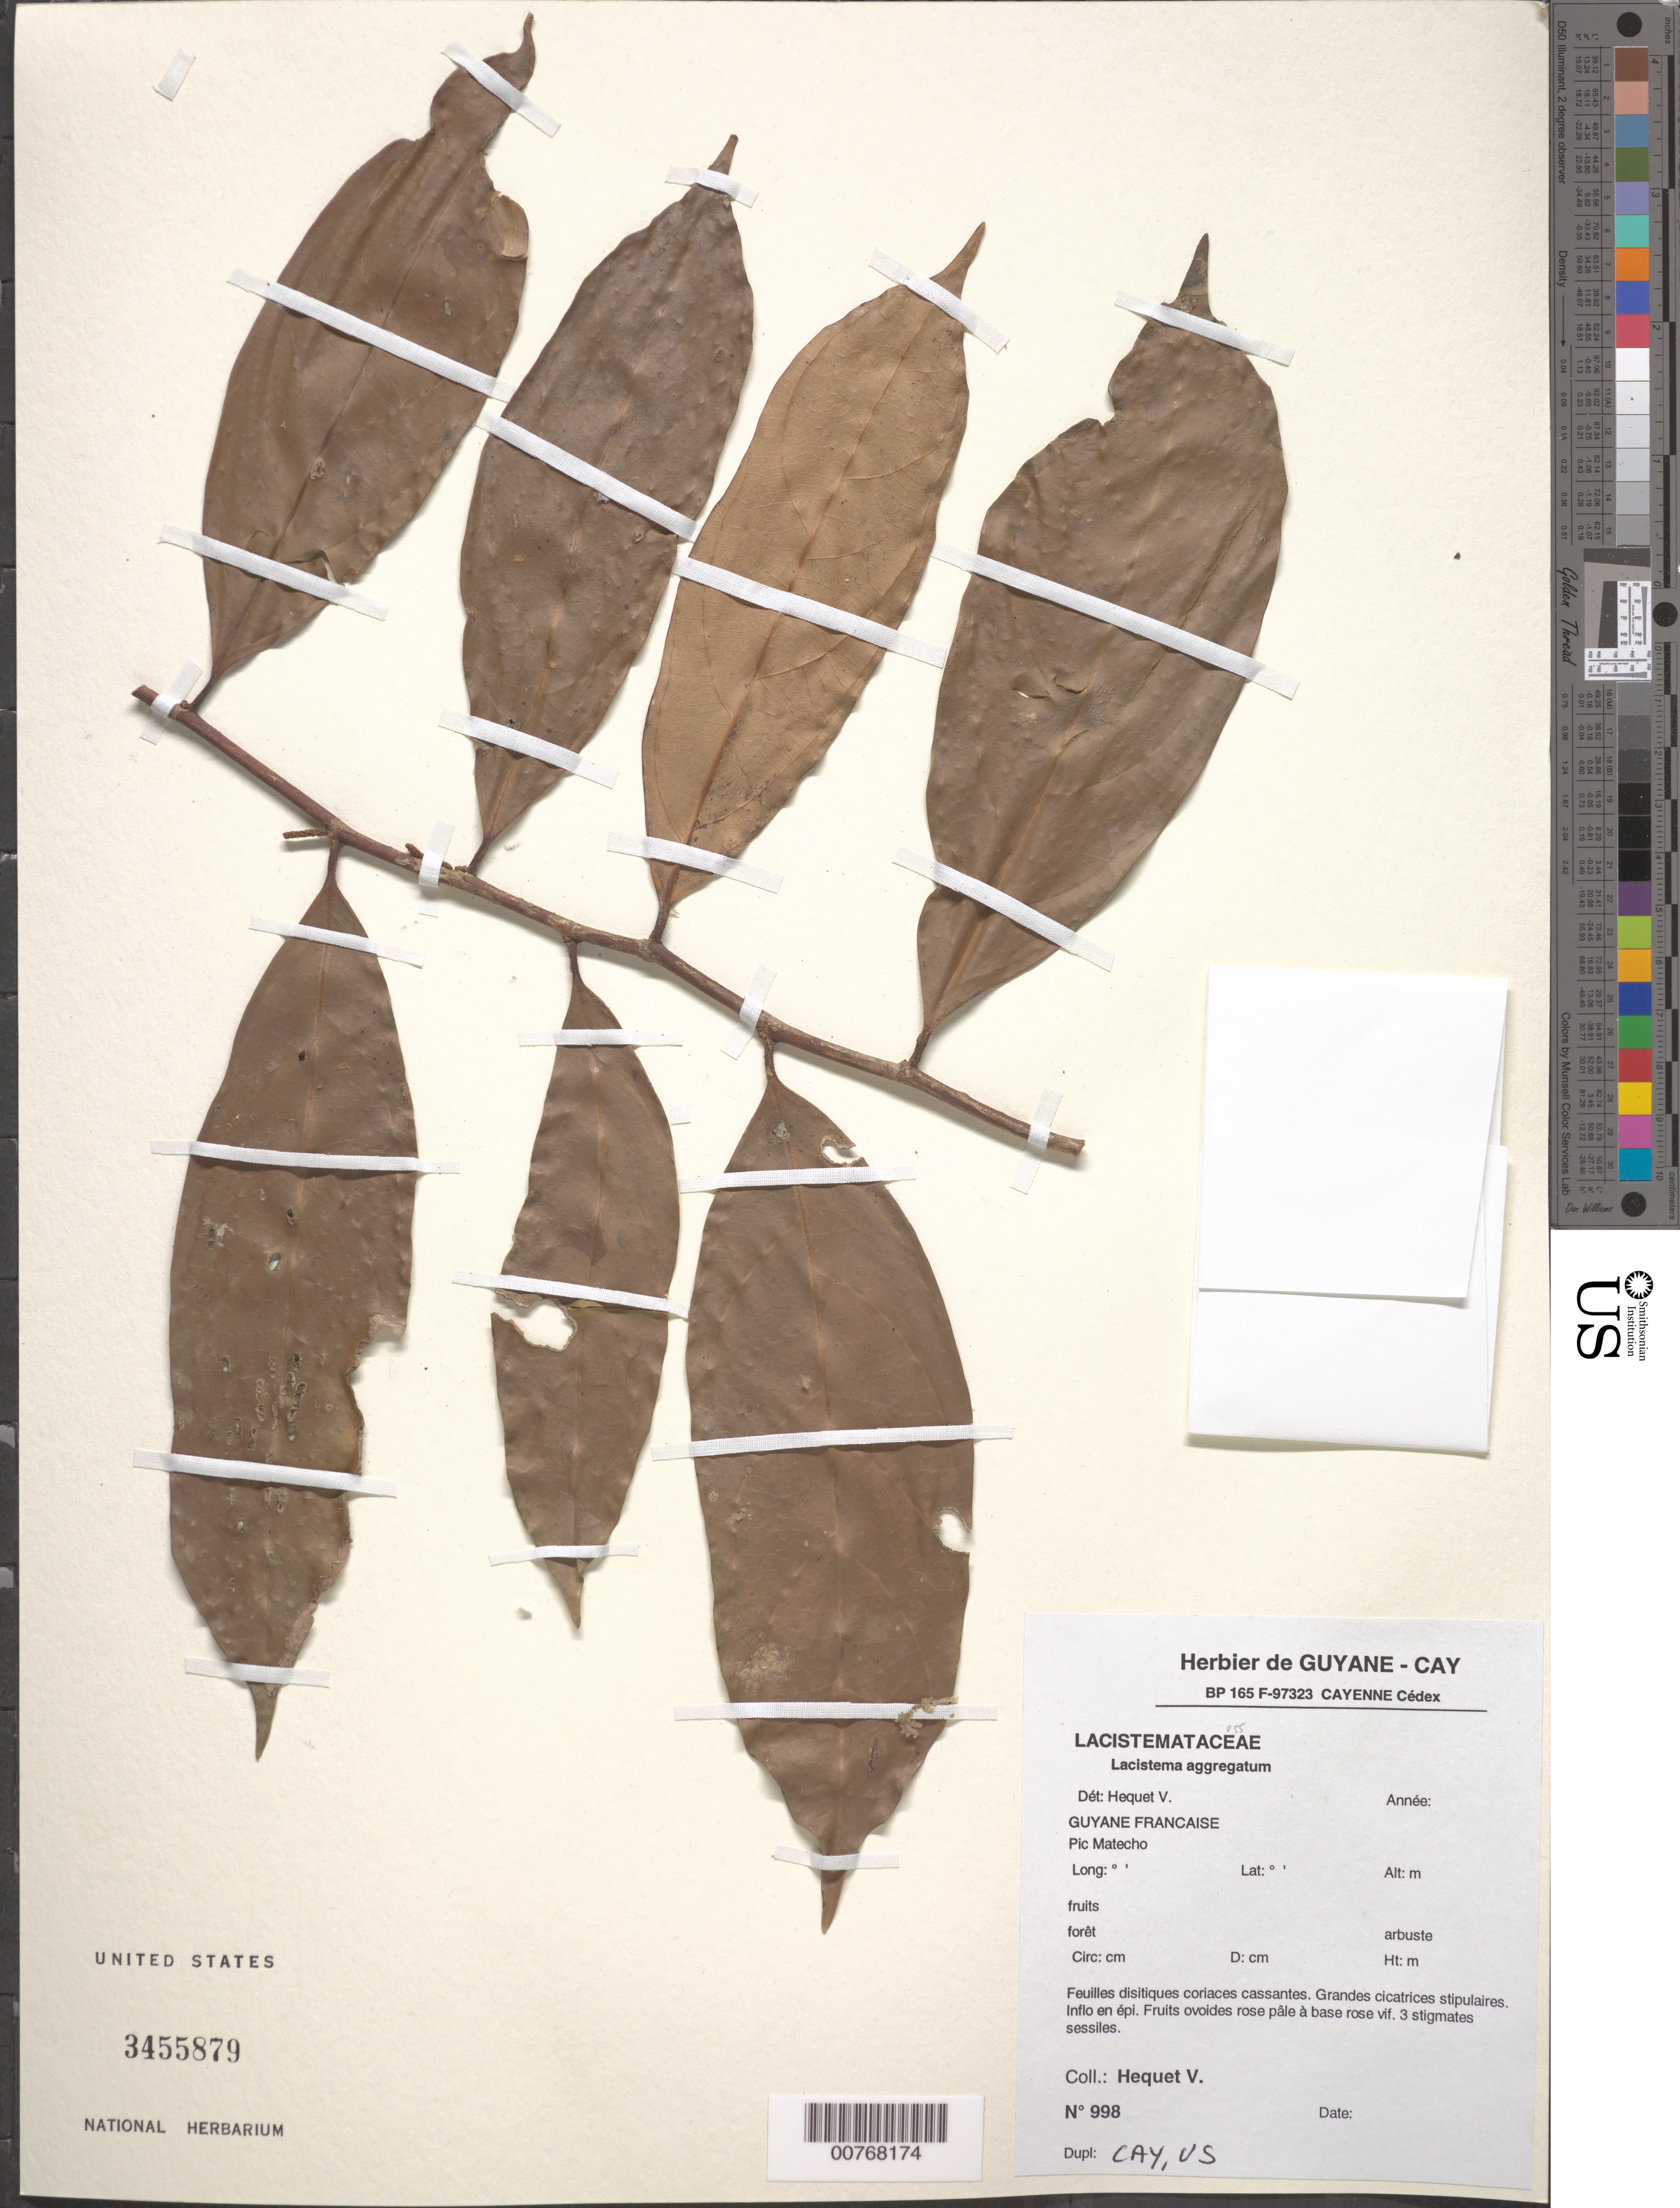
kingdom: Plantae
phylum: Tracheophyta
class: Magnoliopsida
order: Malpighiales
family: Lacistemataceae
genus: Lacistema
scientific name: Lacistema aggregatum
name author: (P.J. Bergius) Rusby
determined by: Hequet, V.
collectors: V. Hequet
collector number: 998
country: French Guiana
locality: Pic Matécho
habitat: Forêt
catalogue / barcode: US 3455879